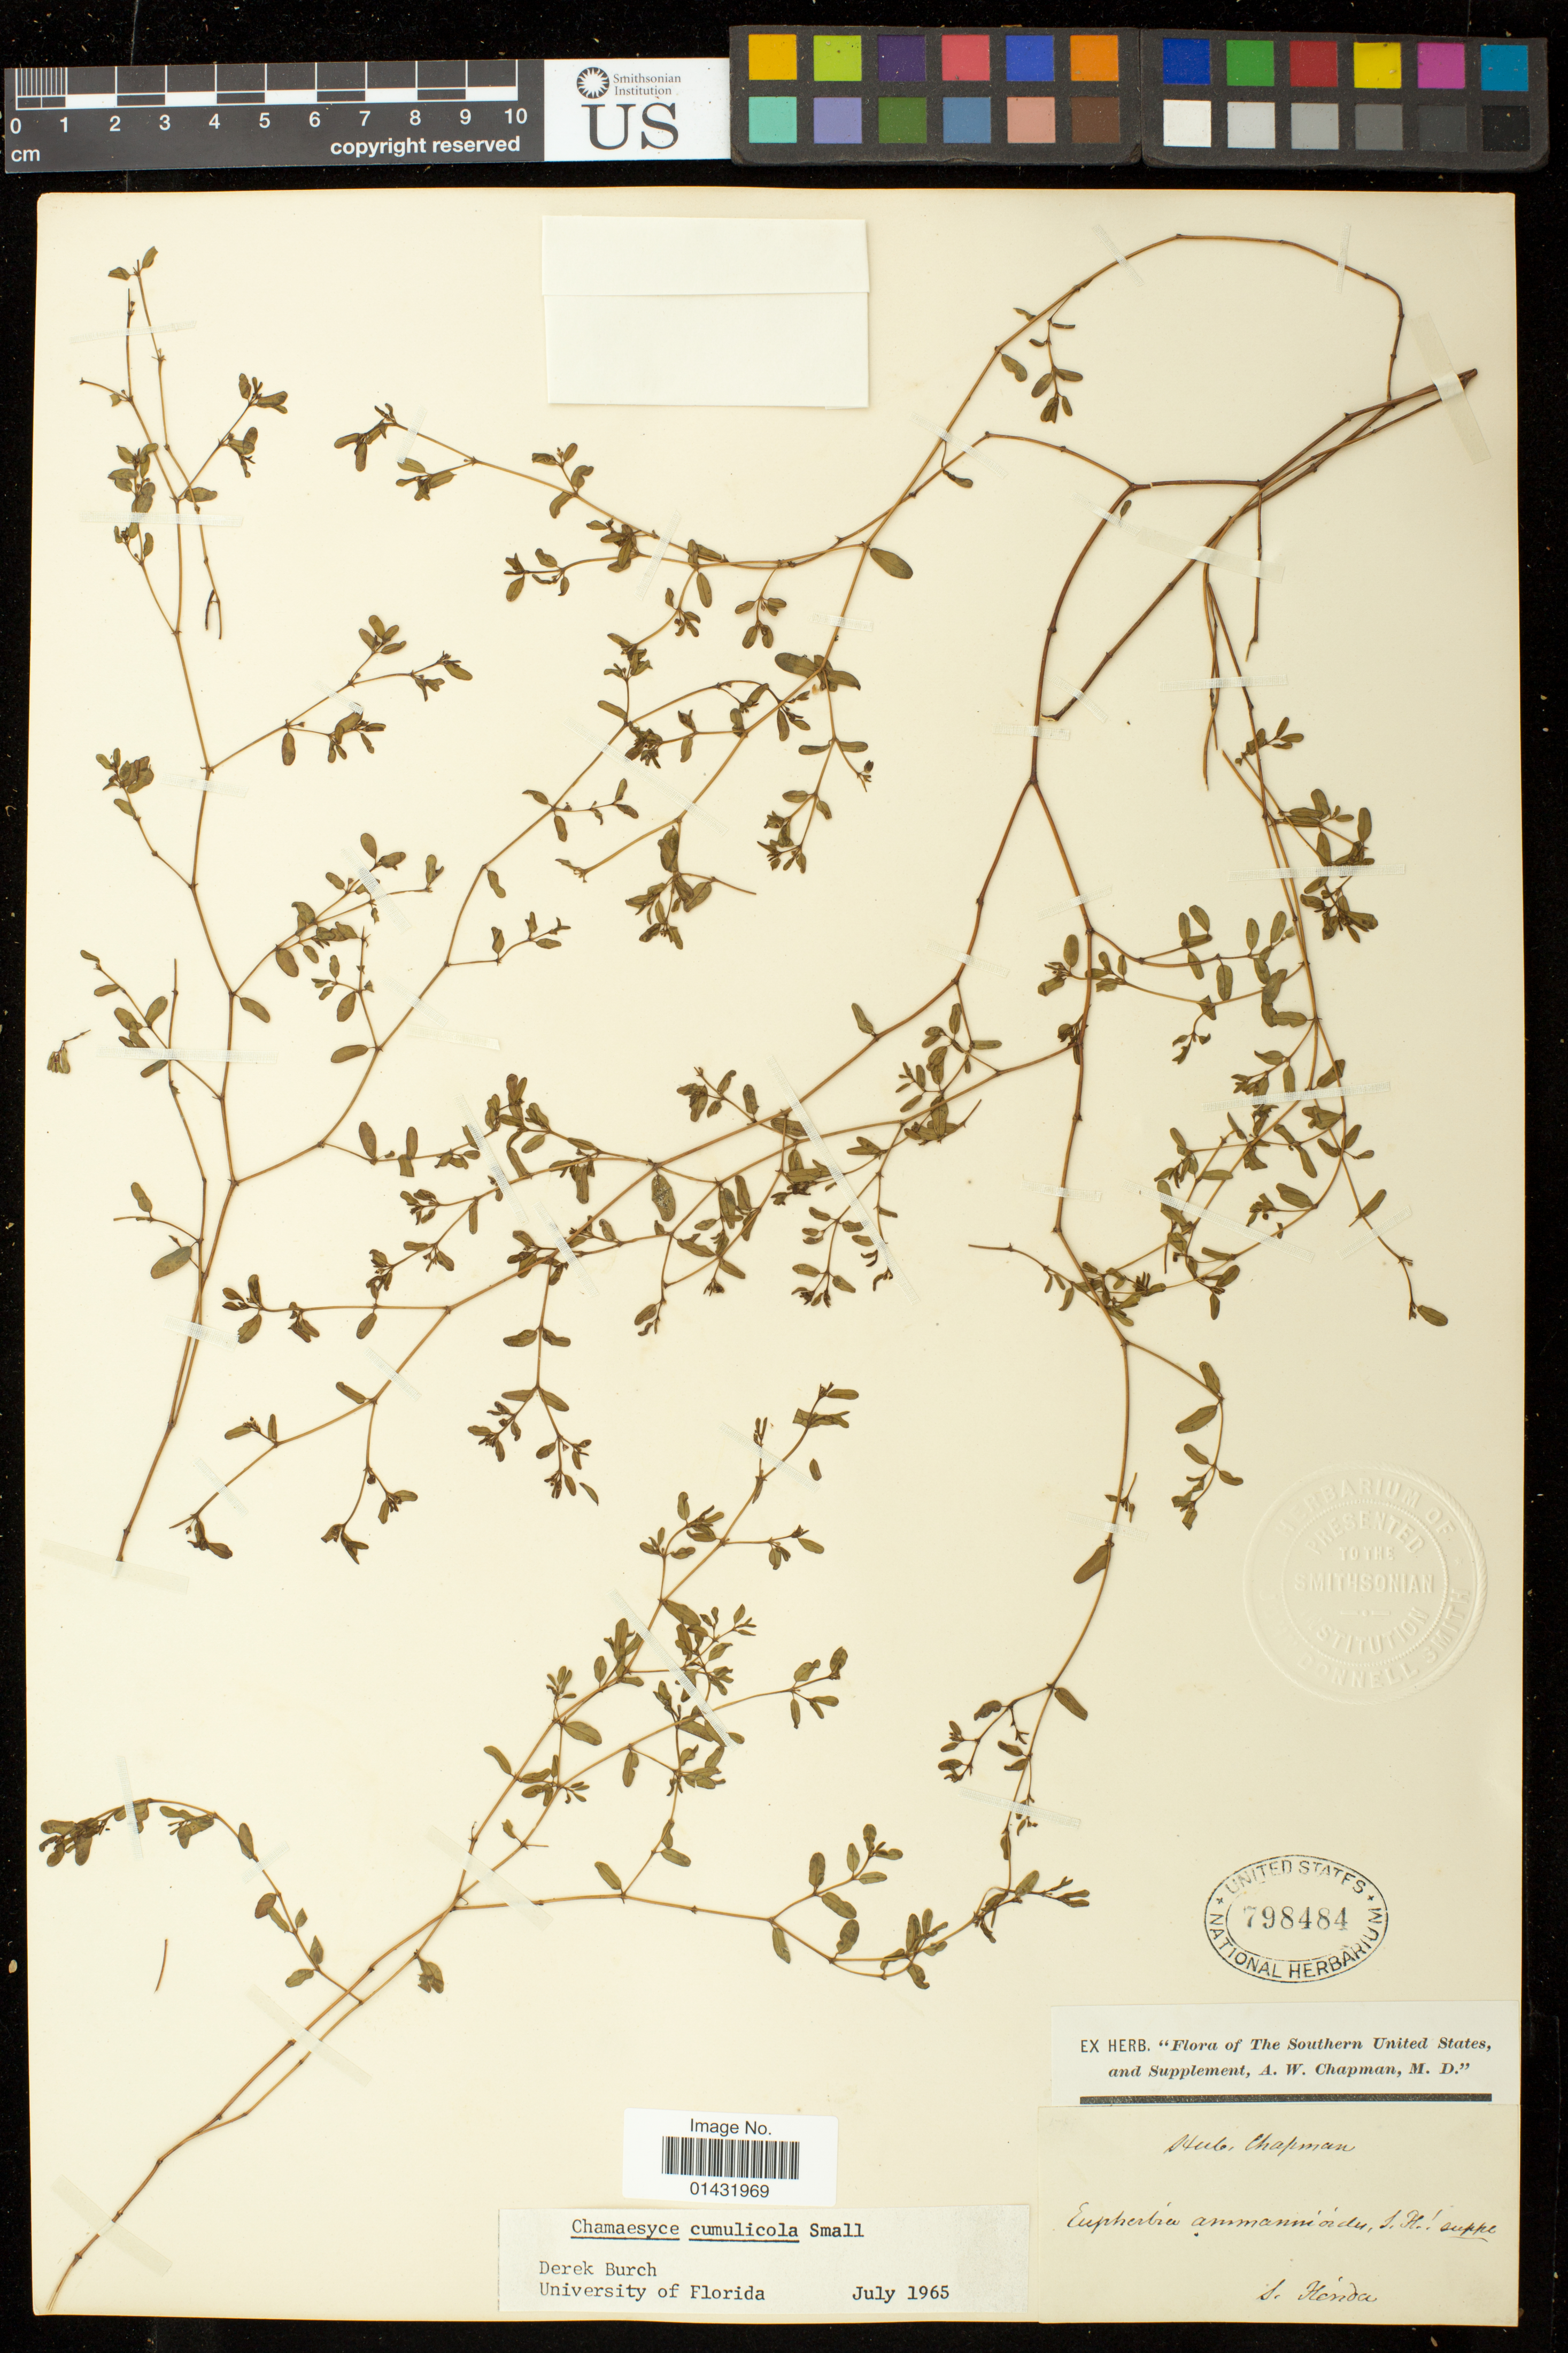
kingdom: Plantae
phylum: Tracheophyta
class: Magnoliopsida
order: Malpighiales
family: Euphorbiaceae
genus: Euphorbia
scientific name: Euphorbia cumulicola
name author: (Small) Oudejans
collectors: A. W. Chapman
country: United States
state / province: Florida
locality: South Florida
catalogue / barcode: US 798484